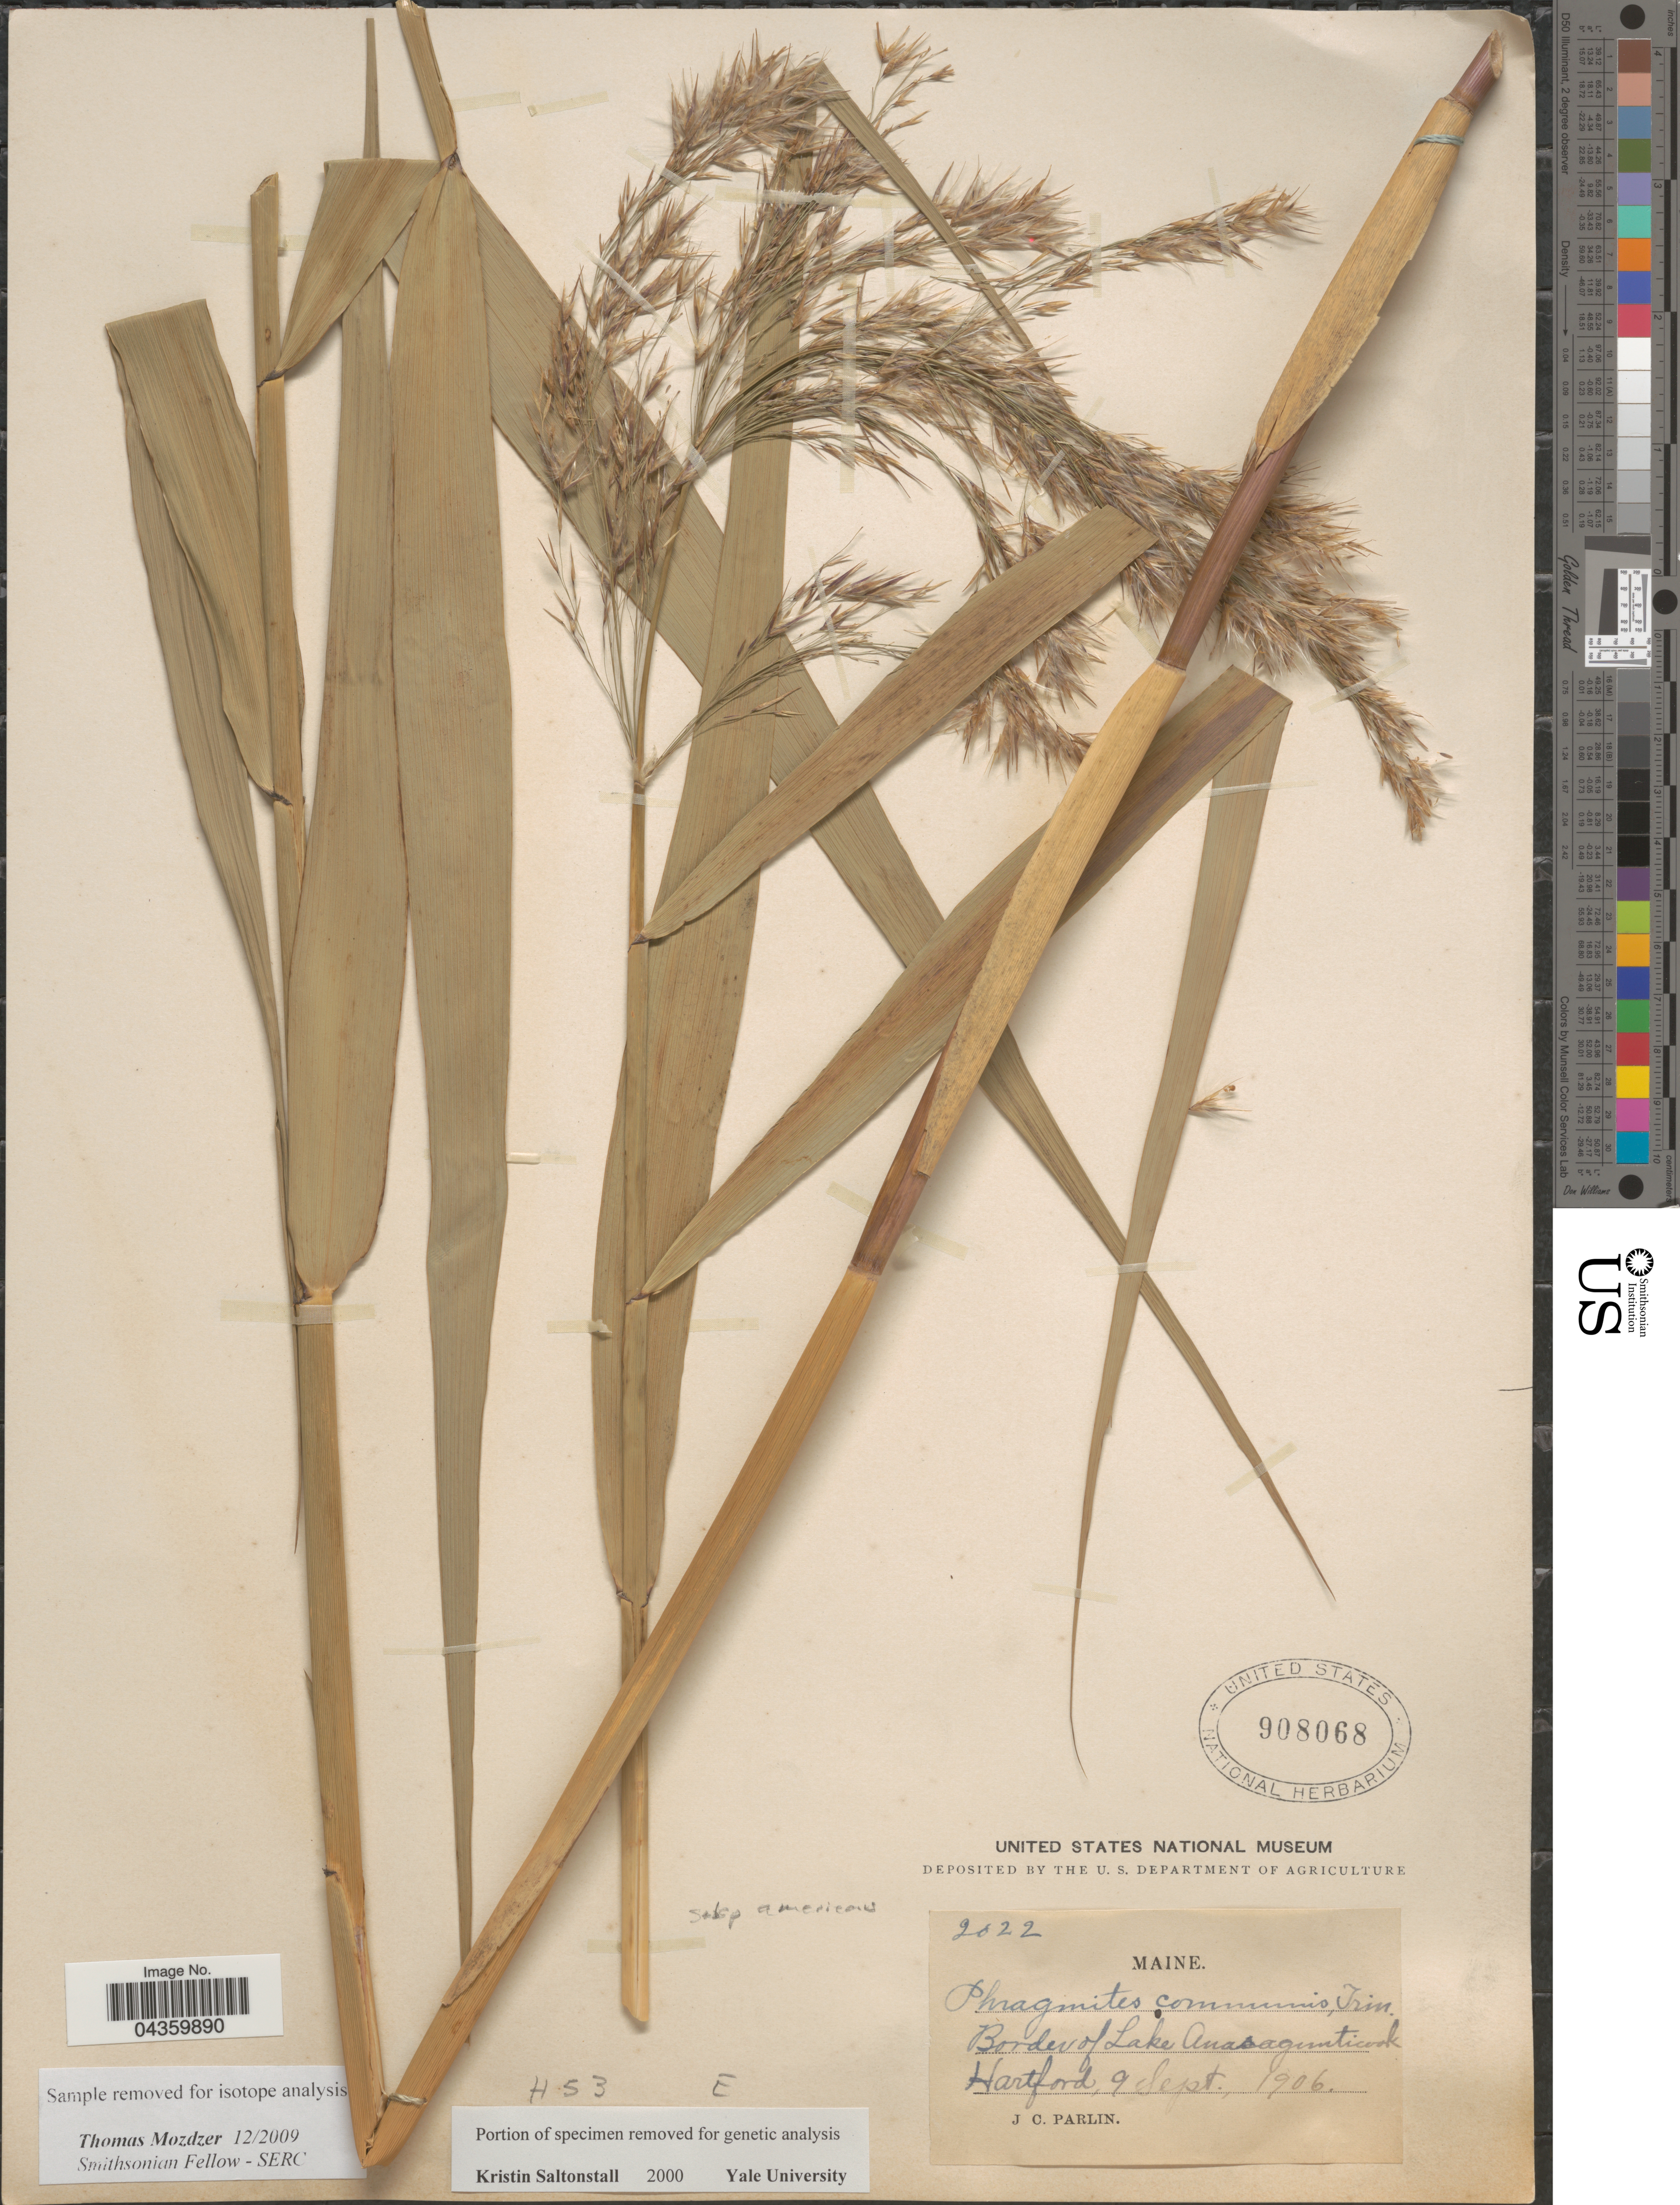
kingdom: Plantae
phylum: Tracheophyta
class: Liliopsida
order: Poales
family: Poaceae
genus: Phragmites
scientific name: Phragmites australis subsp. americanus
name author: Saltonstall & et al.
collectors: J. Parlin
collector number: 2022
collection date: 1906-09-09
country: United States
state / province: Maine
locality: Border of Lake Anacagunticook Hartford.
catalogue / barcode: US 908068